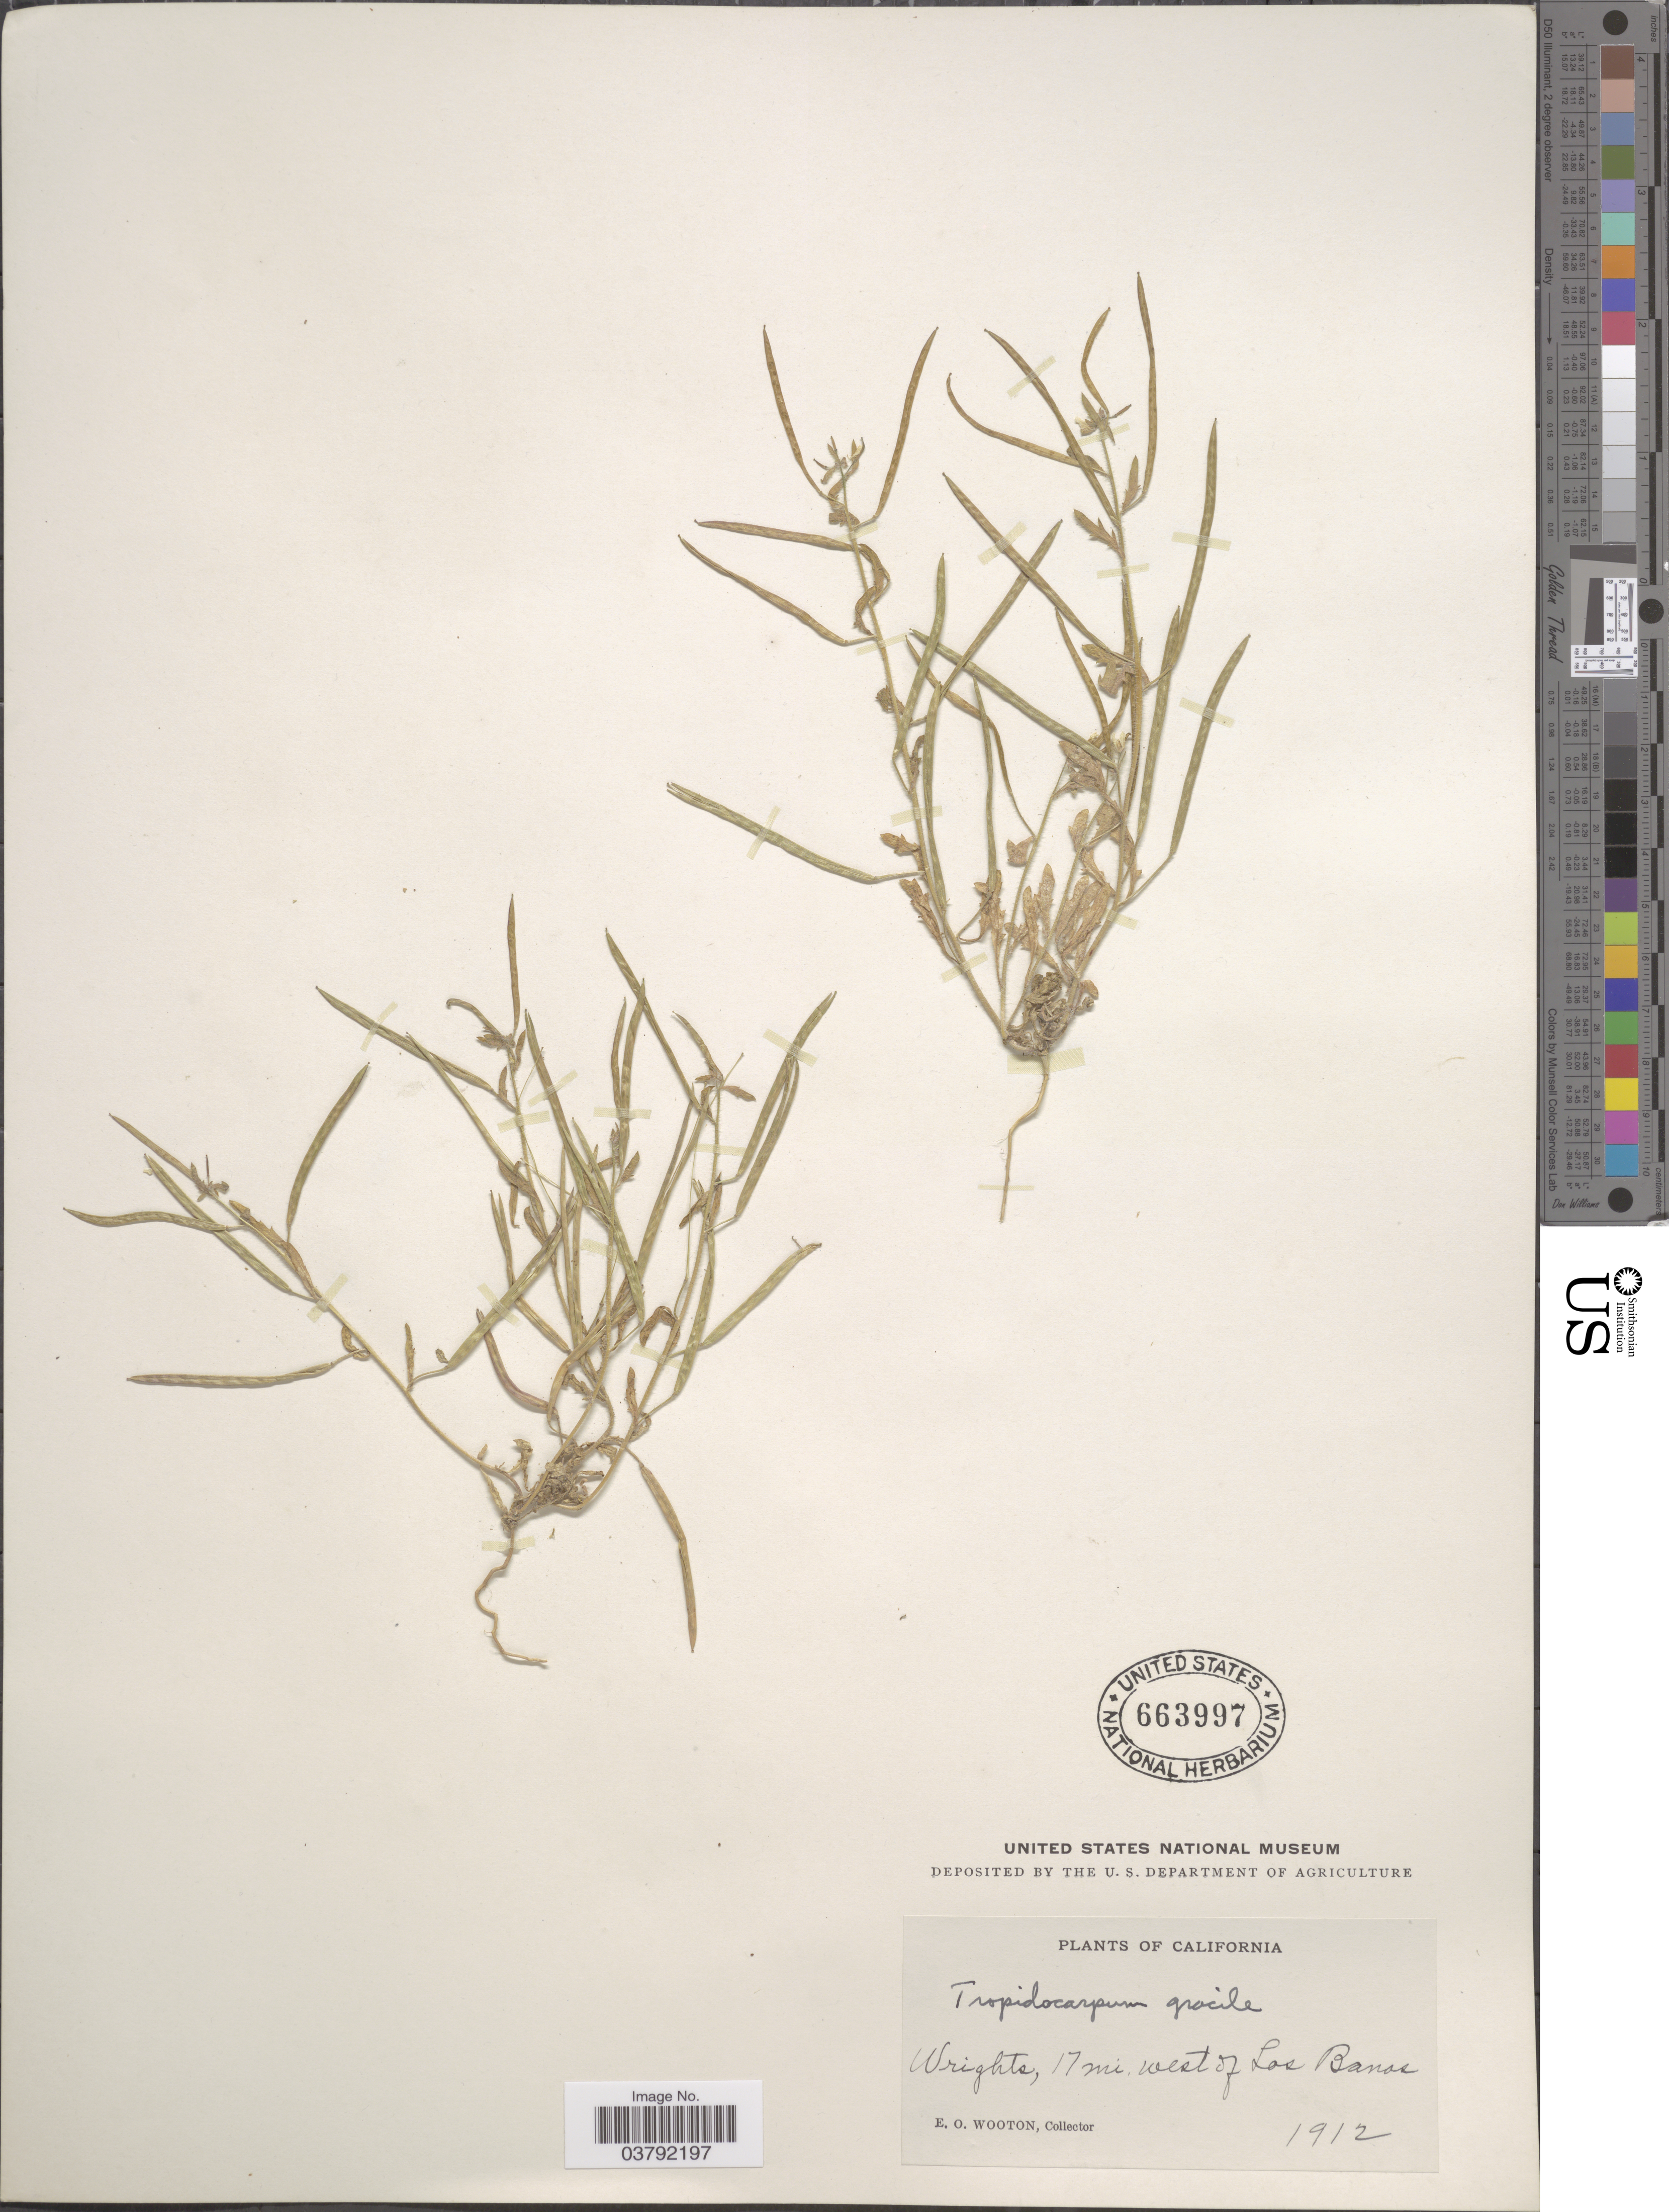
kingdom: Plantae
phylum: Tracheophyta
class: Magnoliopsida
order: Brassicales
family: Brassicaceae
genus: Tropidocarpum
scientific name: Tropidocarpum gracile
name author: Hook.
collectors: E. O. Wooton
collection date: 1912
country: United States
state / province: California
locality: Wrights, 17 mi. west of Los Banos.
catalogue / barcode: US 663997